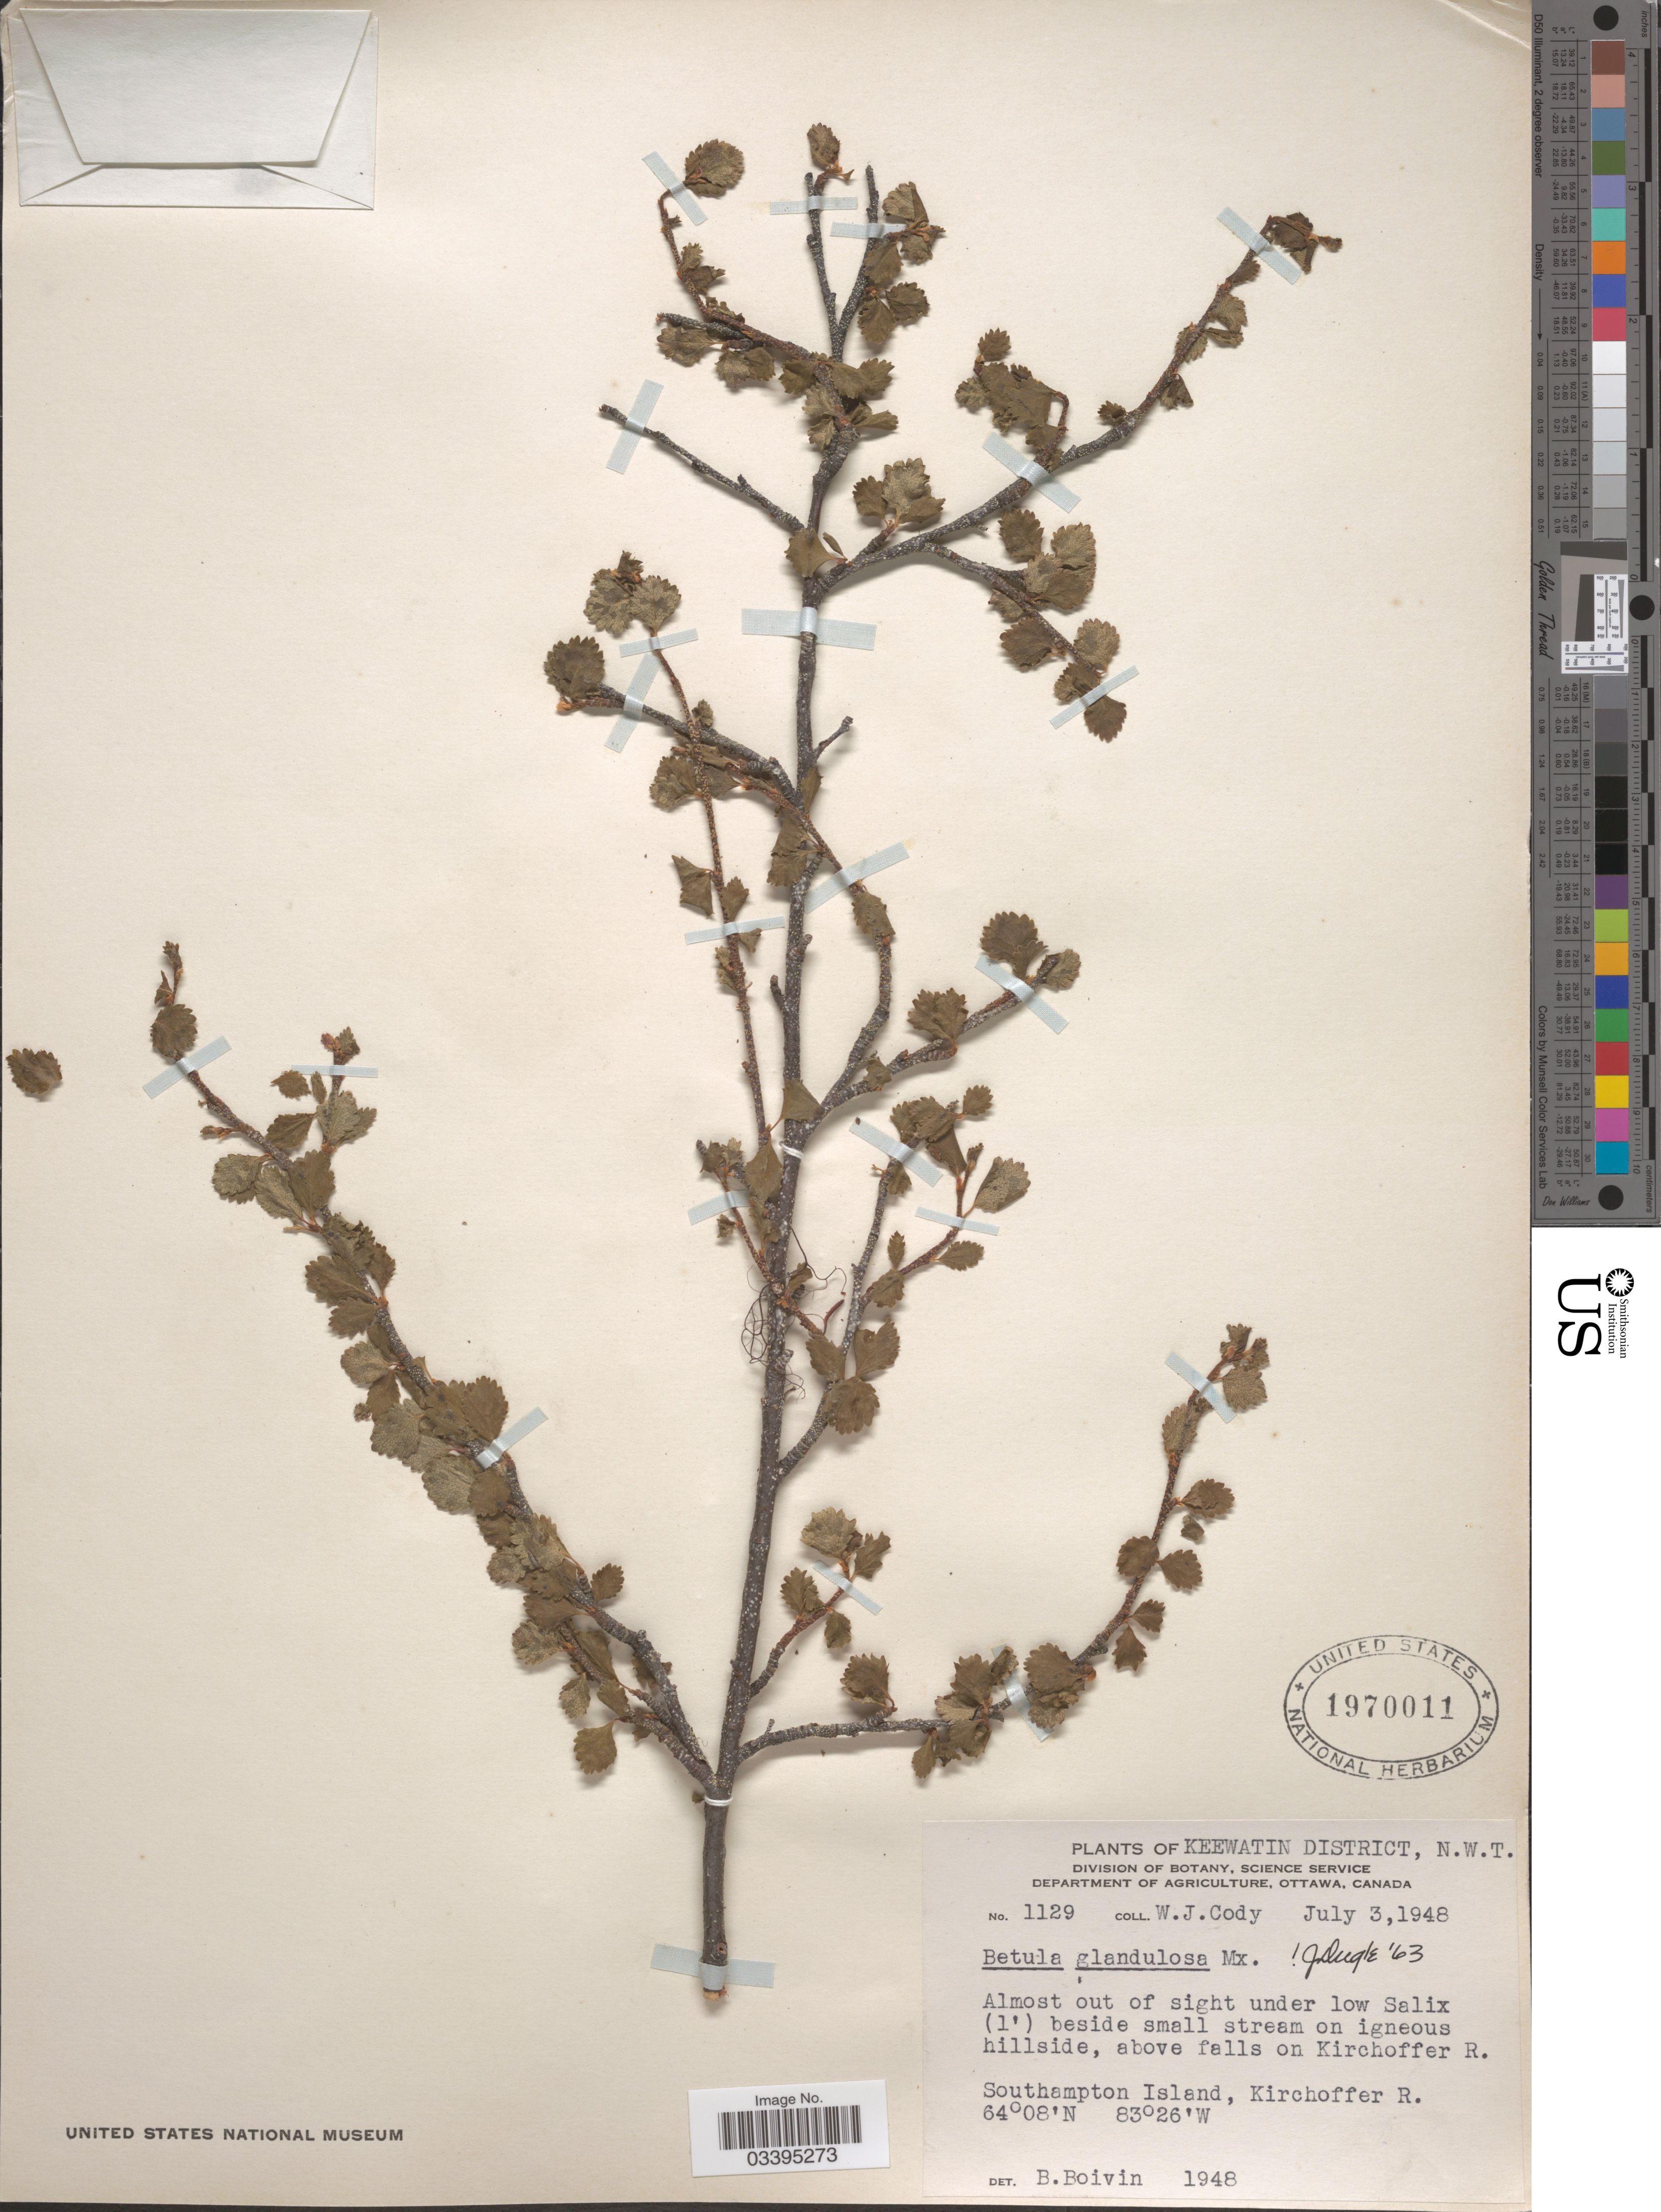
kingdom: Plantae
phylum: Tracheophyta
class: Magnoliopsida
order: Fagales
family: Betulaceae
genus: Betula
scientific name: Betula glandulosa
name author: Michx.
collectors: W. Cody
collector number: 1129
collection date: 1948-07-03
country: Canada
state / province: Northwest Territories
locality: Keewatin District. Above falls on Kirchoffer R. Southampton Island, Kirchoffer R.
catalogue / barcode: US 1970011